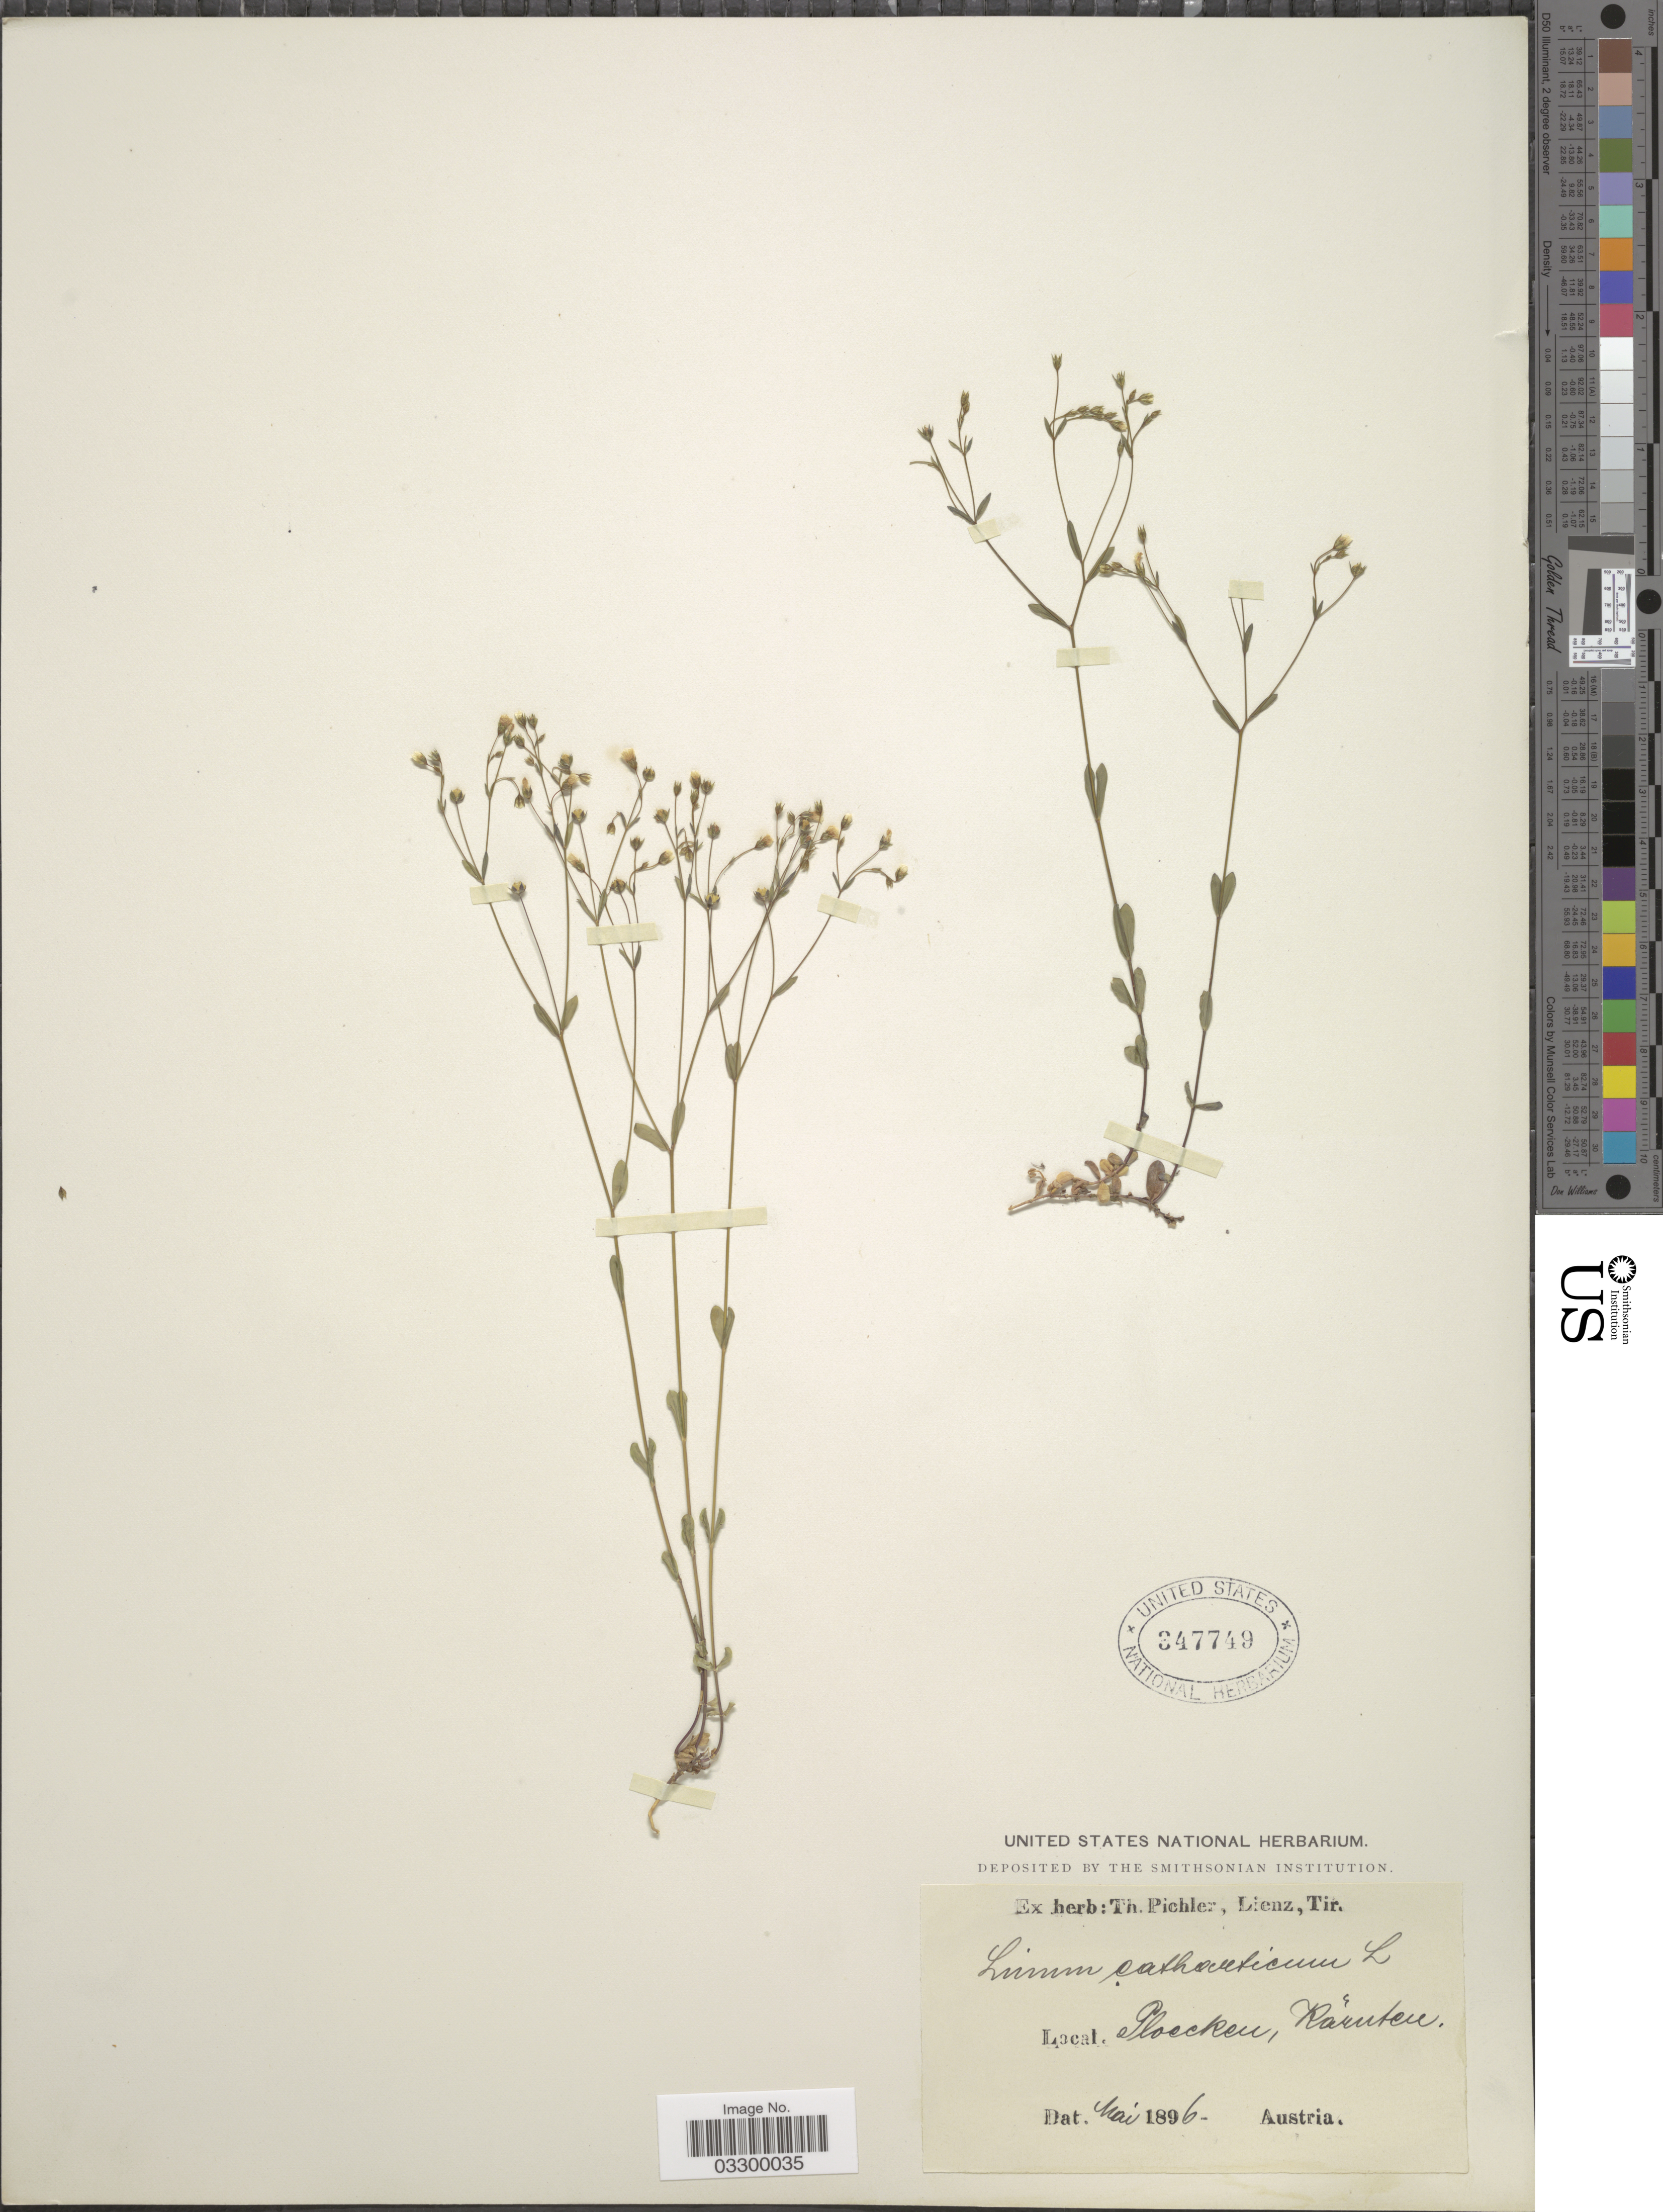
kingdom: Plantae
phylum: Tracheophyta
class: Magnoliopsida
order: Malpighiales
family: Linaceae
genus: Linum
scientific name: Linum catharticum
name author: L.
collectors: ex herb. T. Pichler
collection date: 1896-05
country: Austria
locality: Ploecken, Karnten.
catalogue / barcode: US 347749